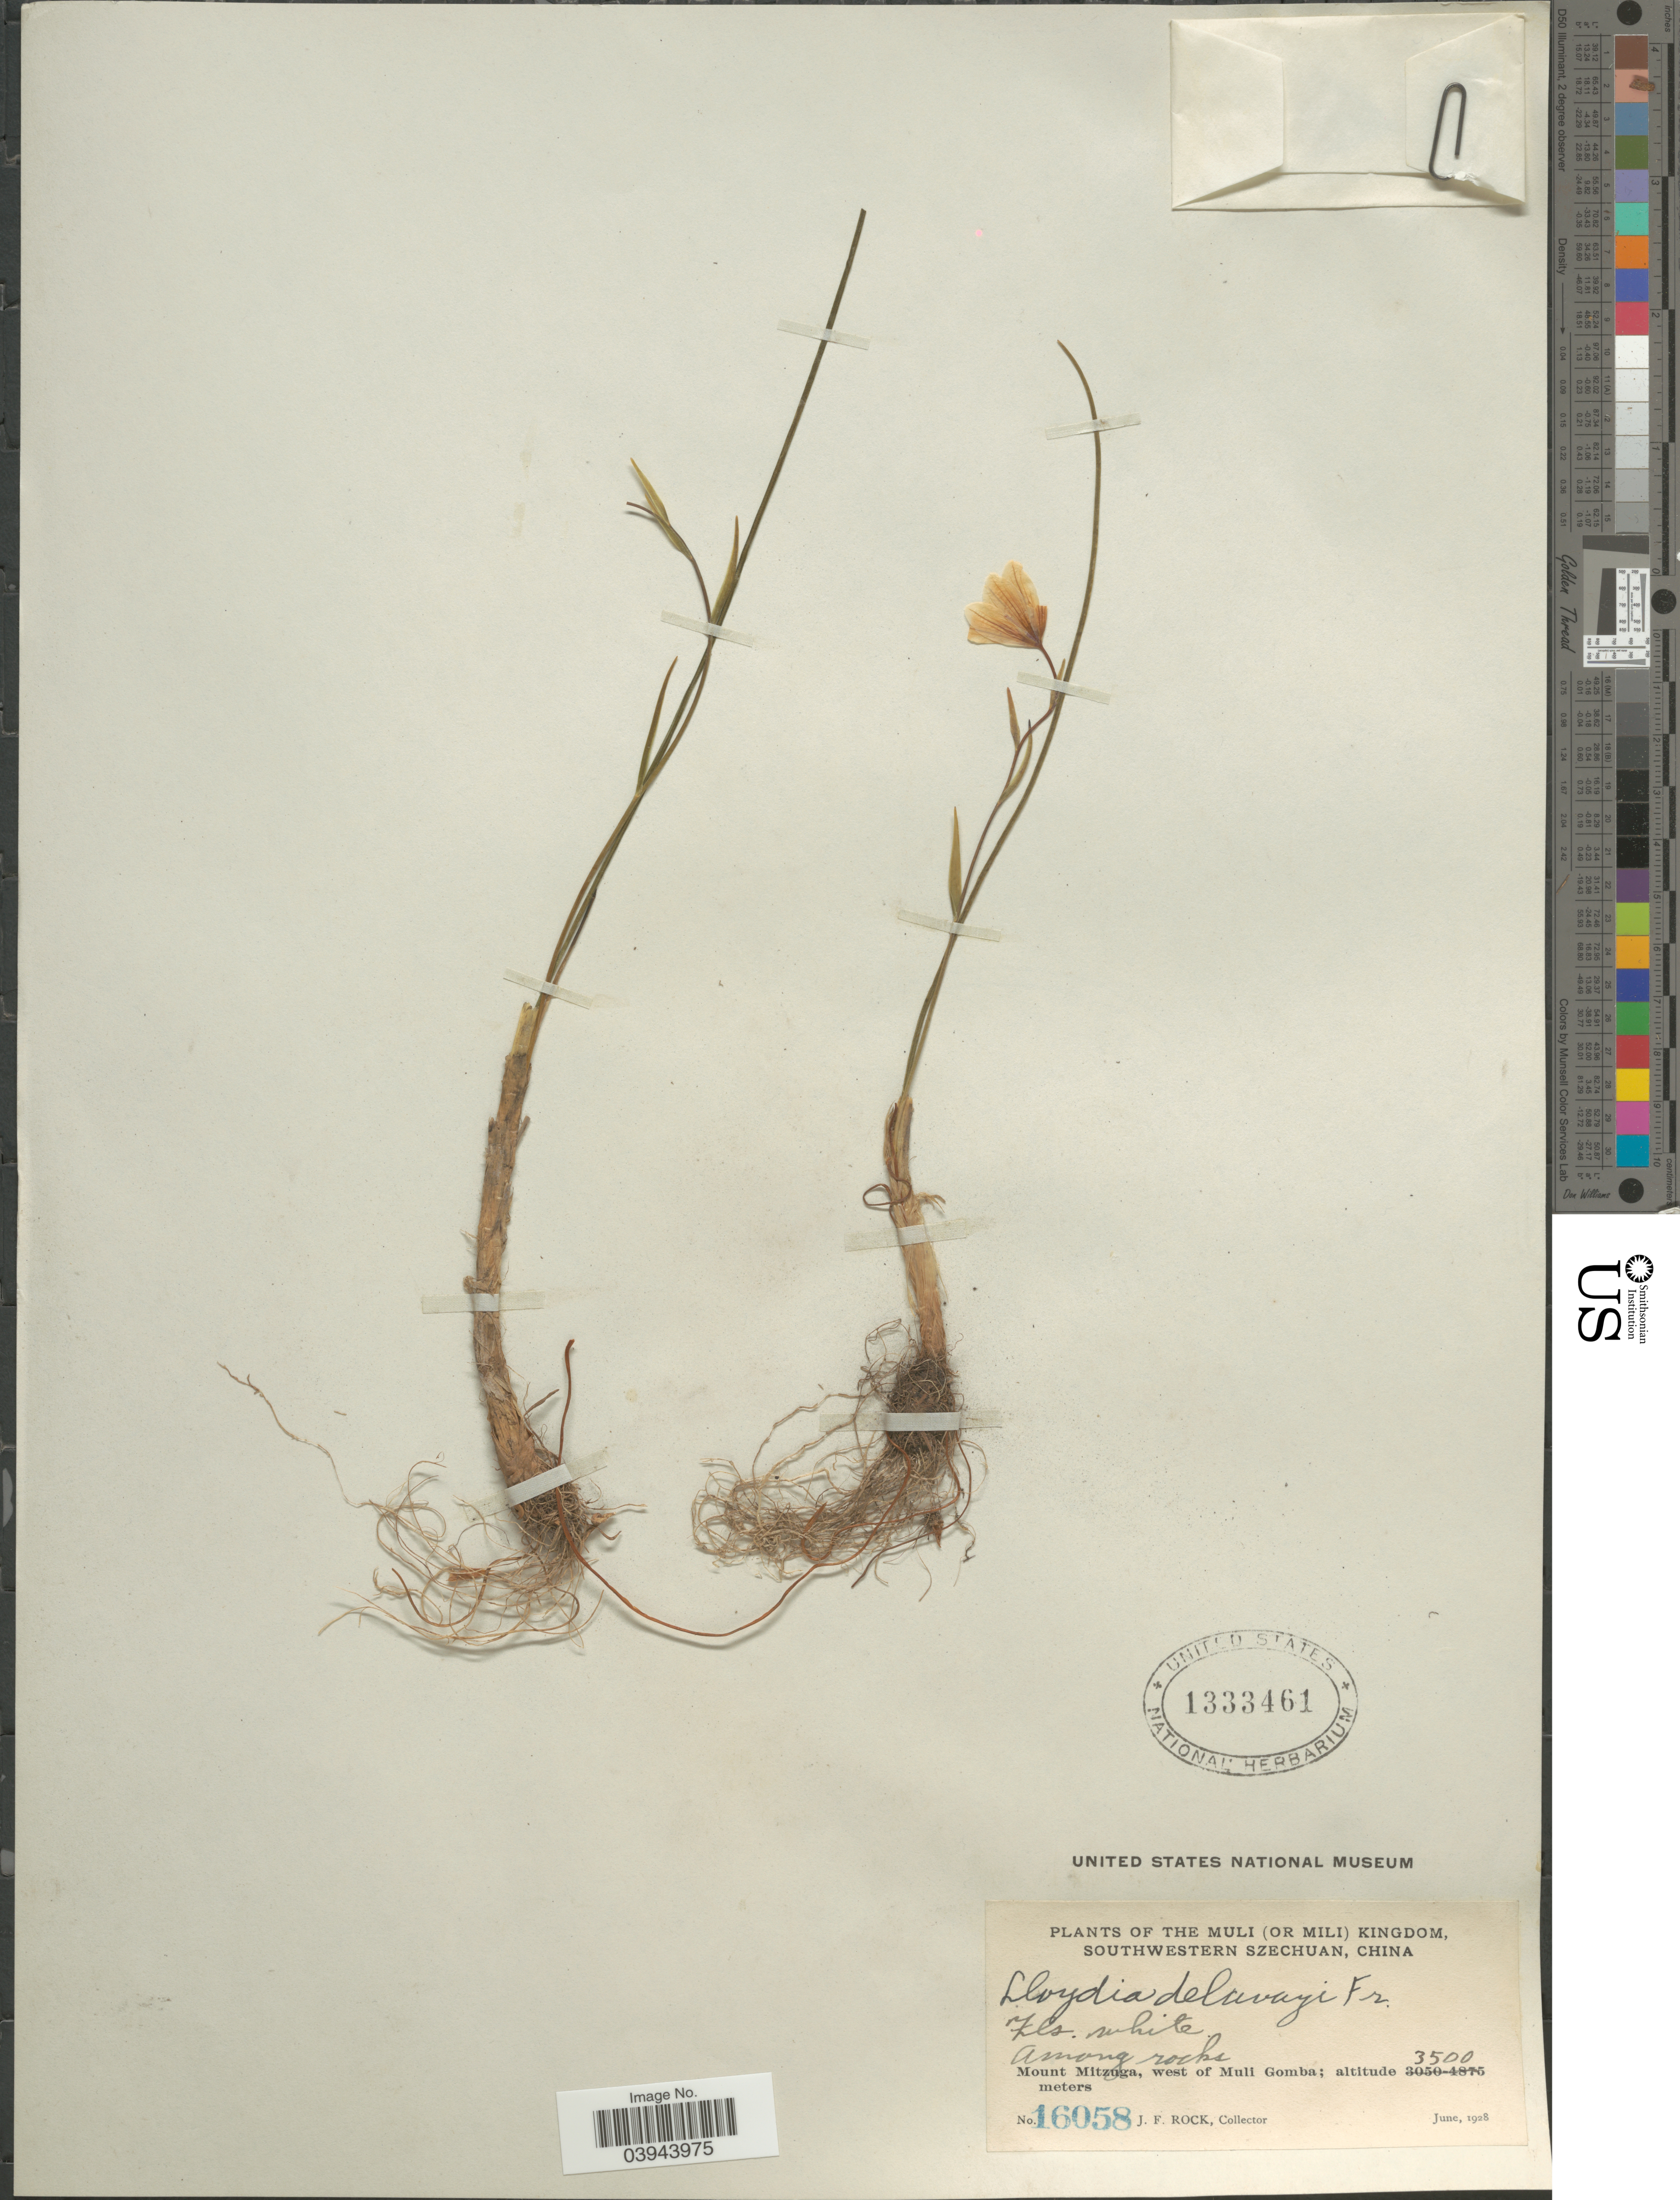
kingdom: Plantae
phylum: Tracheophyta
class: Liliopsida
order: Liliales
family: Liliaceae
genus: Lloydia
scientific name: Lloydia delavayi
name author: Franch.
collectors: J. Rock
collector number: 16058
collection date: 1928-06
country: China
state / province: Sichuan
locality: The Muli (or Mili) Kingdom, Southwestern Szechuan. Mount Mitzuga, west of Muli Gomba.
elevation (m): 3500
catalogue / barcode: US 1333461